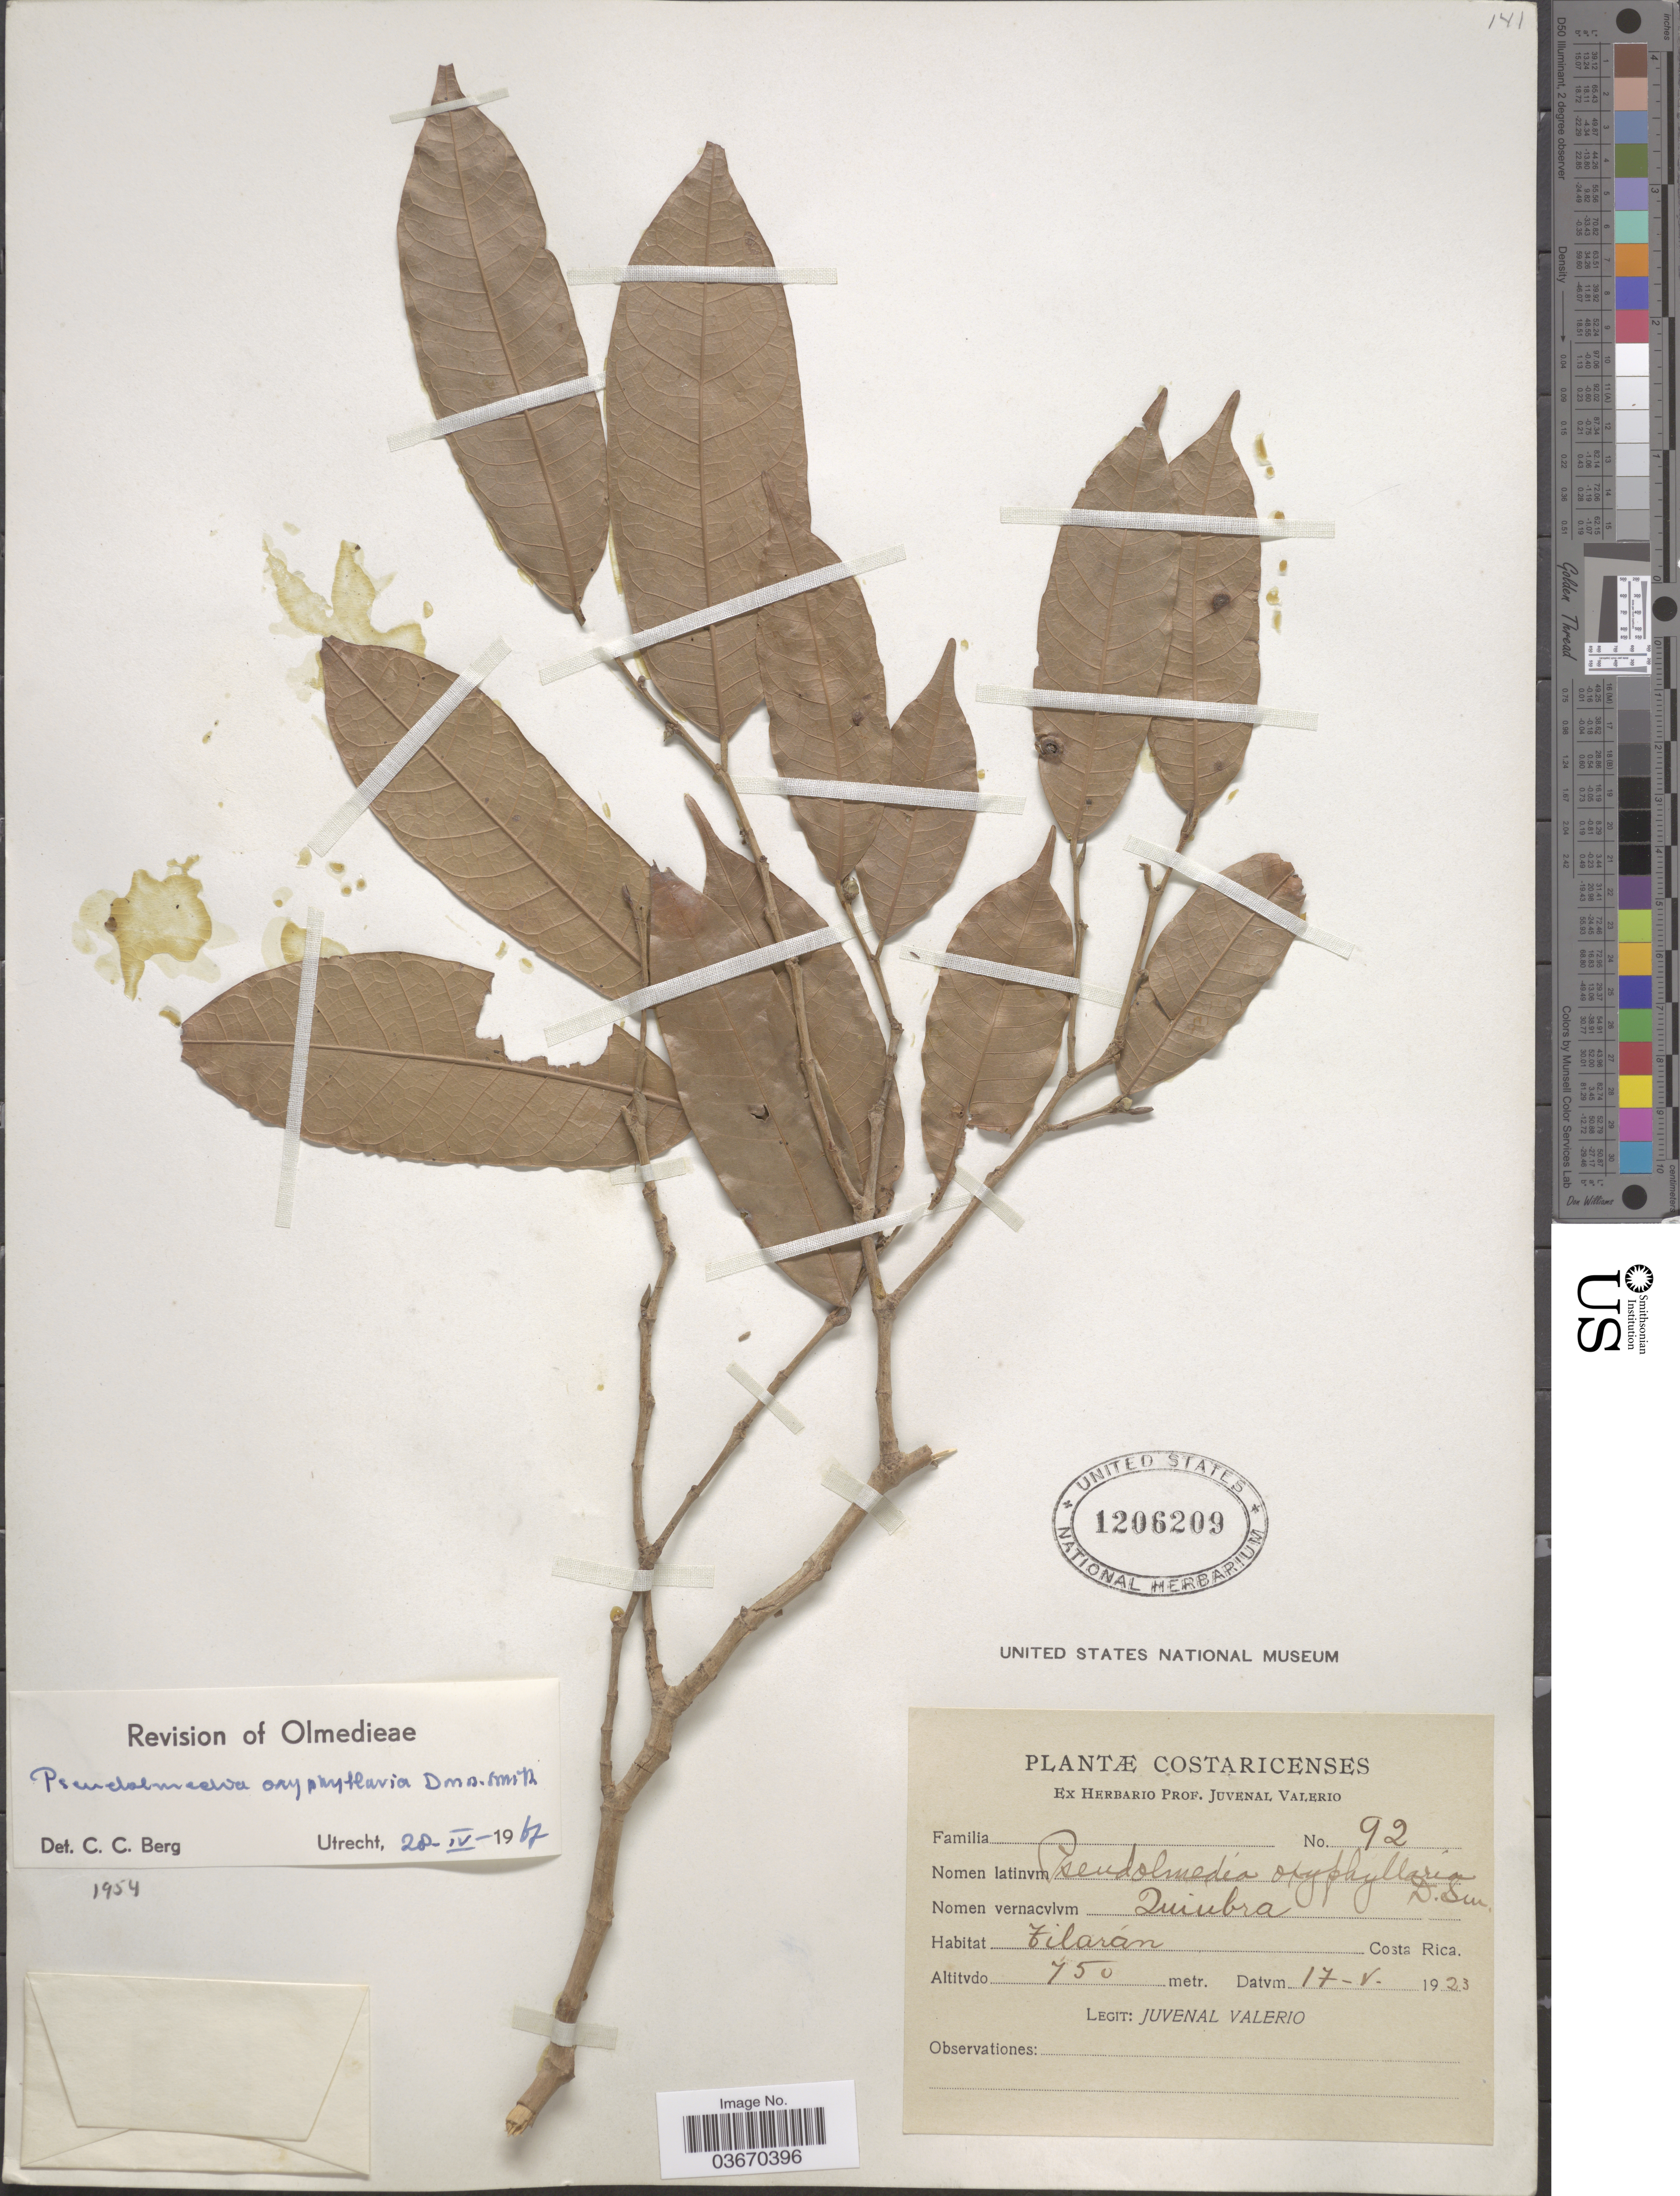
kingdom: Plantae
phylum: Tracheophyta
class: Magnoliopsida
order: Rosales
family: Moraceae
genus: Pseudolmedia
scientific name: Pseudolmedia oxyphyllaria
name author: Donn. Sm.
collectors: J. Valerio R.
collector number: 92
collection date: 1923-05-17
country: Costa Rica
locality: Tilarán.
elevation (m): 750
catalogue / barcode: US 1206209